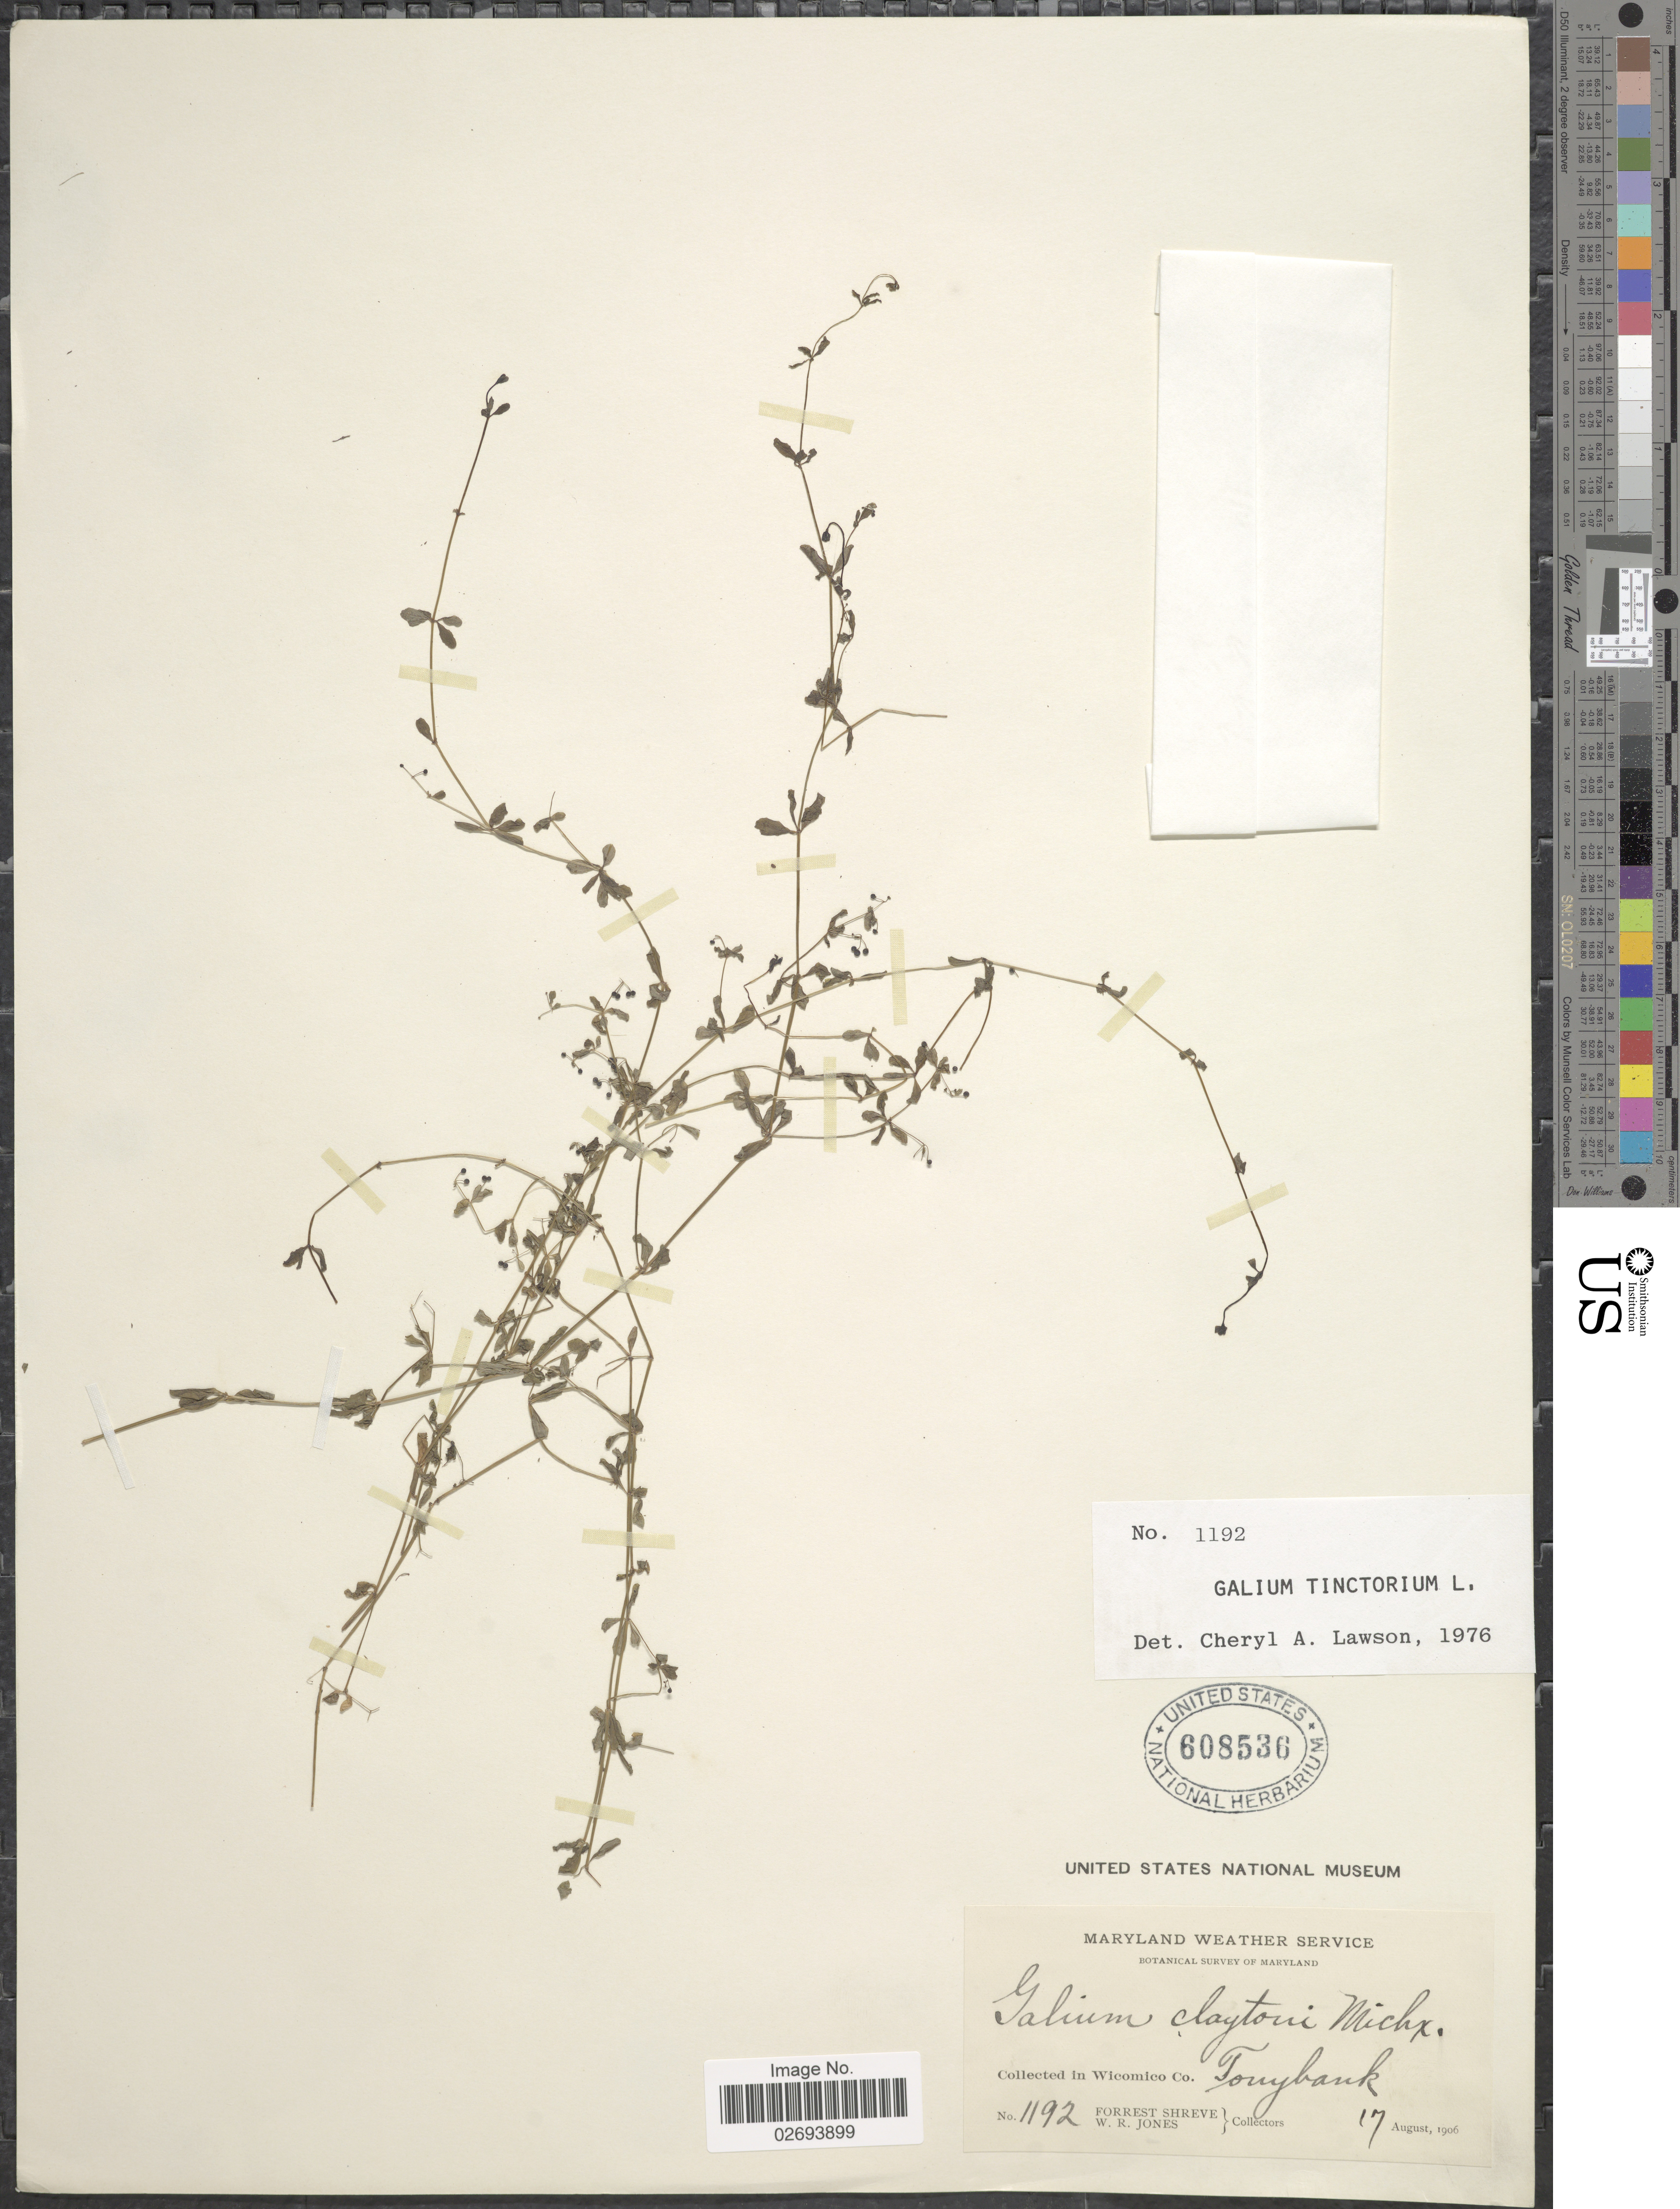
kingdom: Plantae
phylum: Tracheophyta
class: Magnoliopsida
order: Gentianales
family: Rubiaceae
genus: Galium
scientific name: Galium tinctorium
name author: (L.) Scop.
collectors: F. Shreve & W. R. Jones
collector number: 1192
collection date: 1906-08-17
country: United States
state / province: Maryland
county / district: Wicomico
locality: Wicomico Co. Tonybank.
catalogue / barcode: US 608536